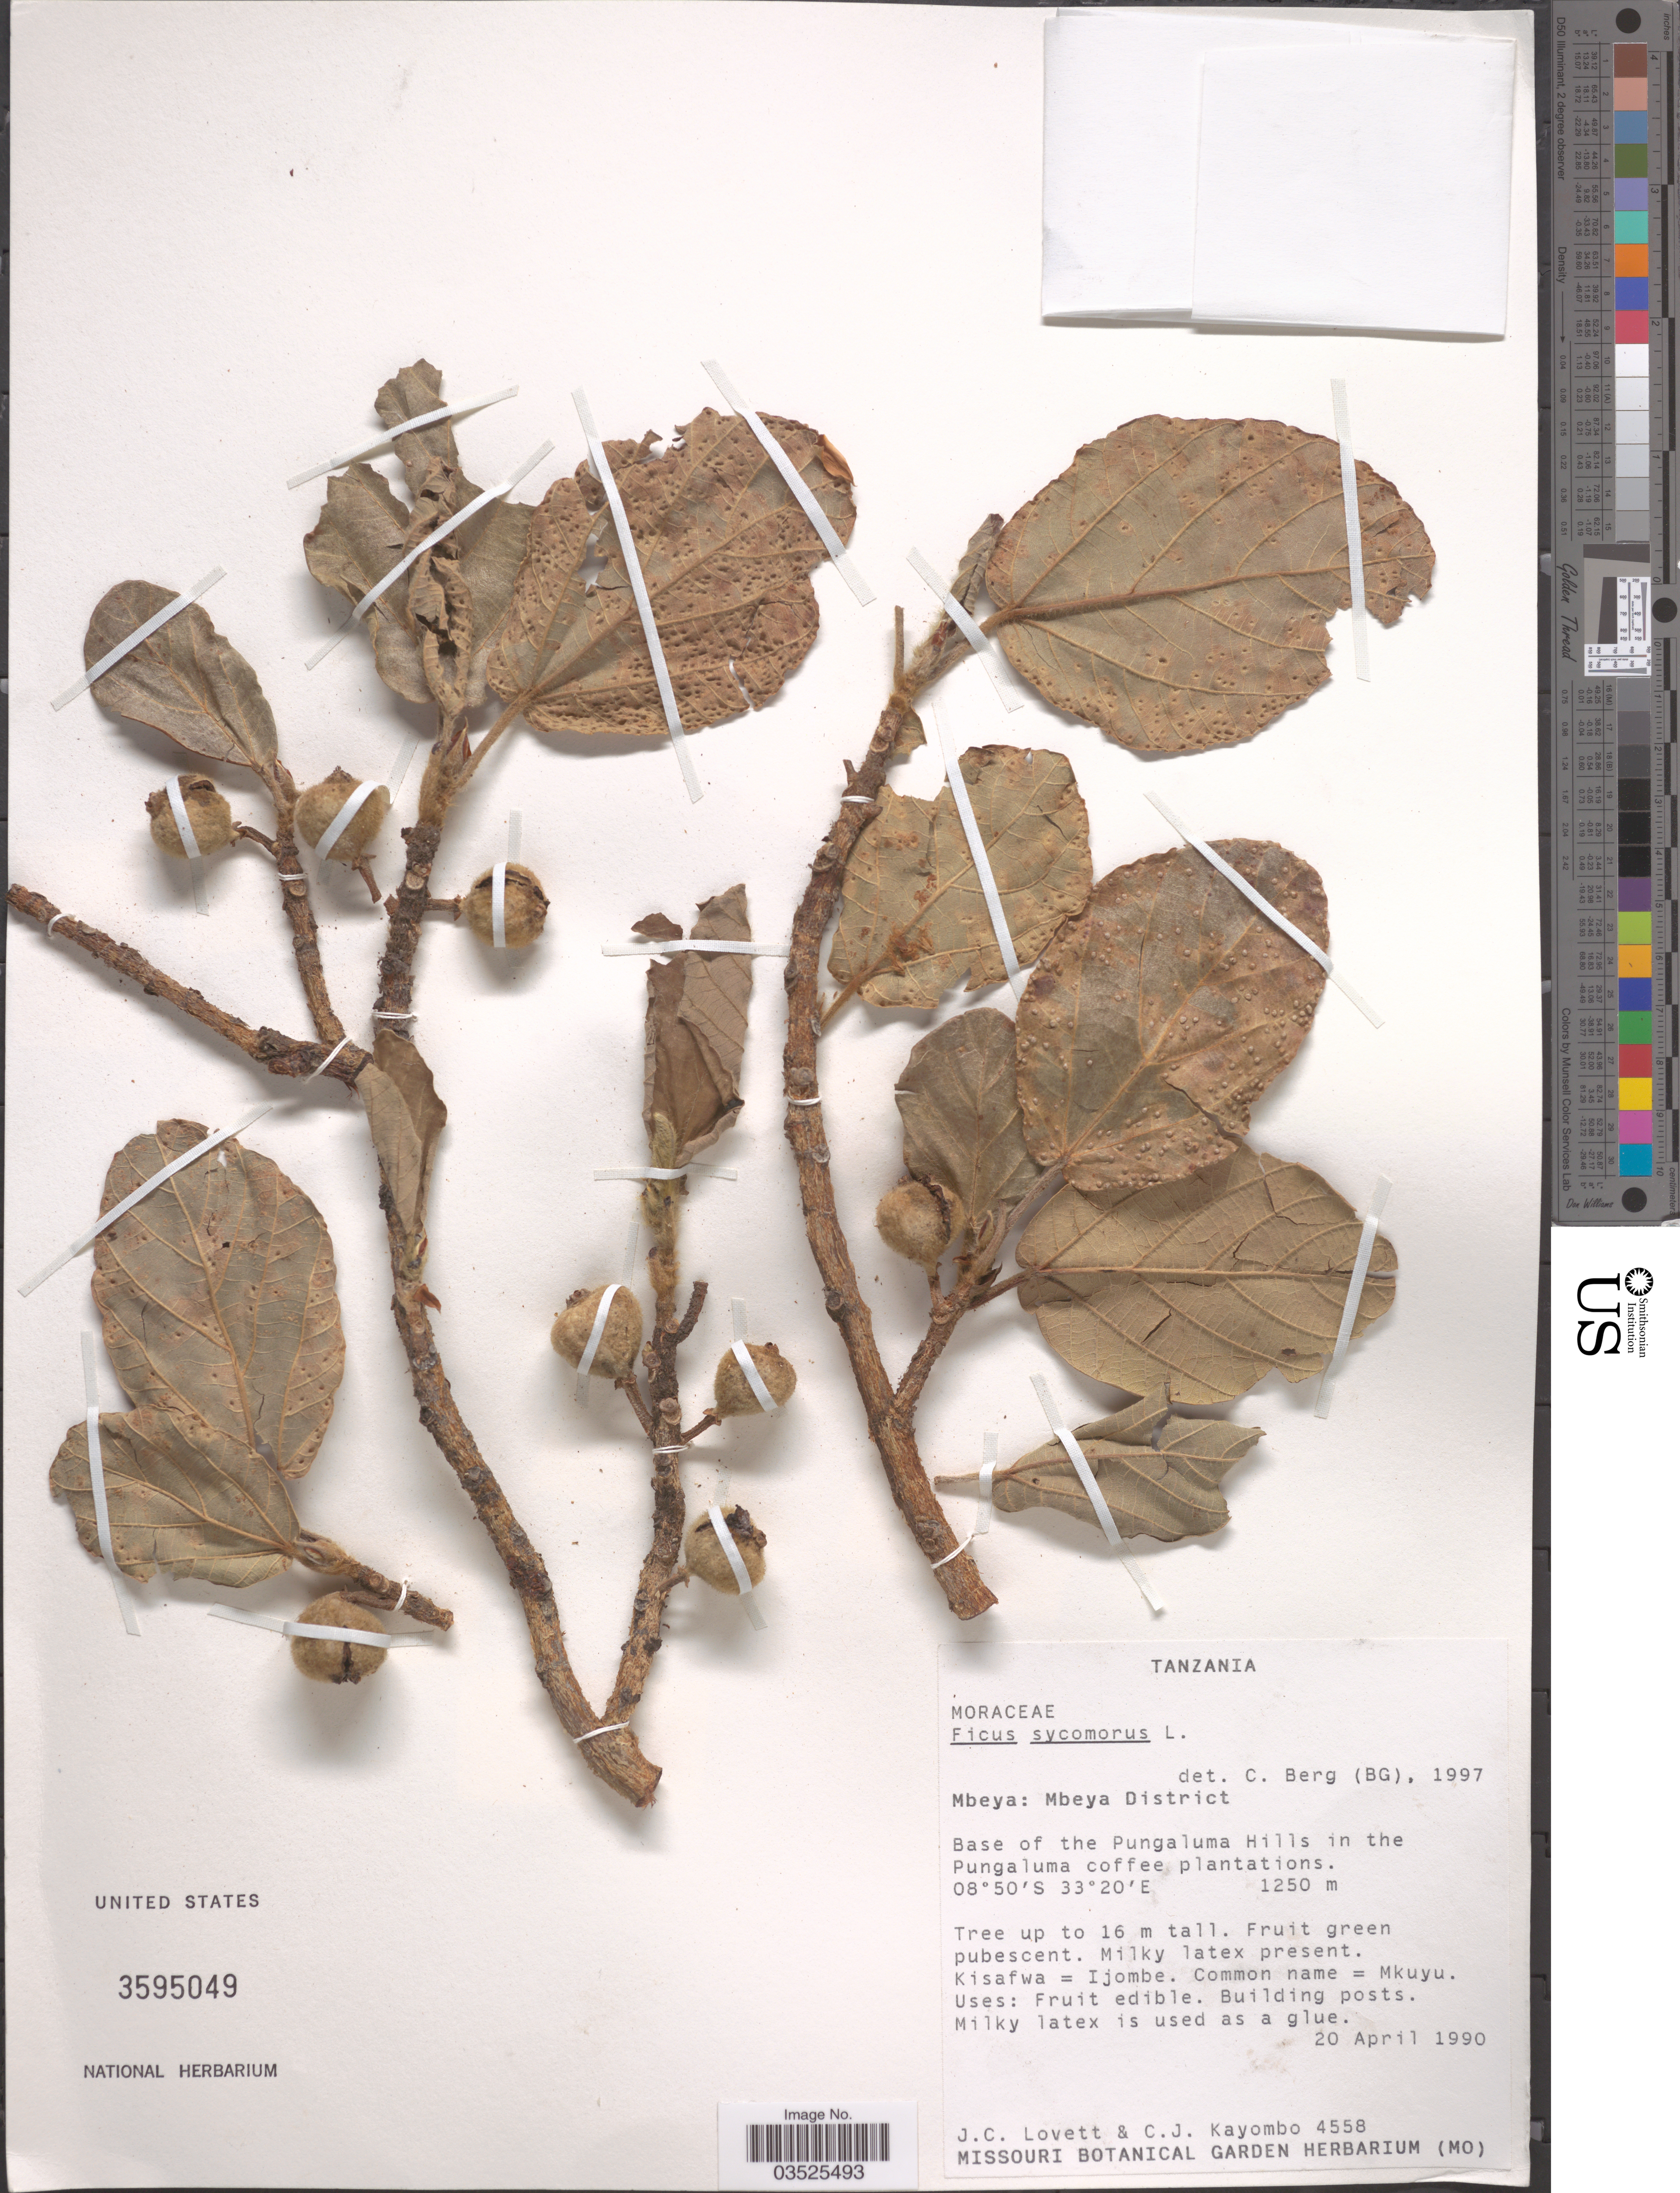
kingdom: Plantae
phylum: Tracheophyta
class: Magnoliopsida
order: Rosales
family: Moraceae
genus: Ficus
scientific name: Ficus sycomorus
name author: L.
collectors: J. Lovett & C. Kayombo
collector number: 4558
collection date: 1990-04-20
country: Tanzania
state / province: Mbeya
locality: Mbeya District. Base of the Pungaluma Hills in the Pungaluma coffee plantations.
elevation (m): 1250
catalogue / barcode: US 3595049